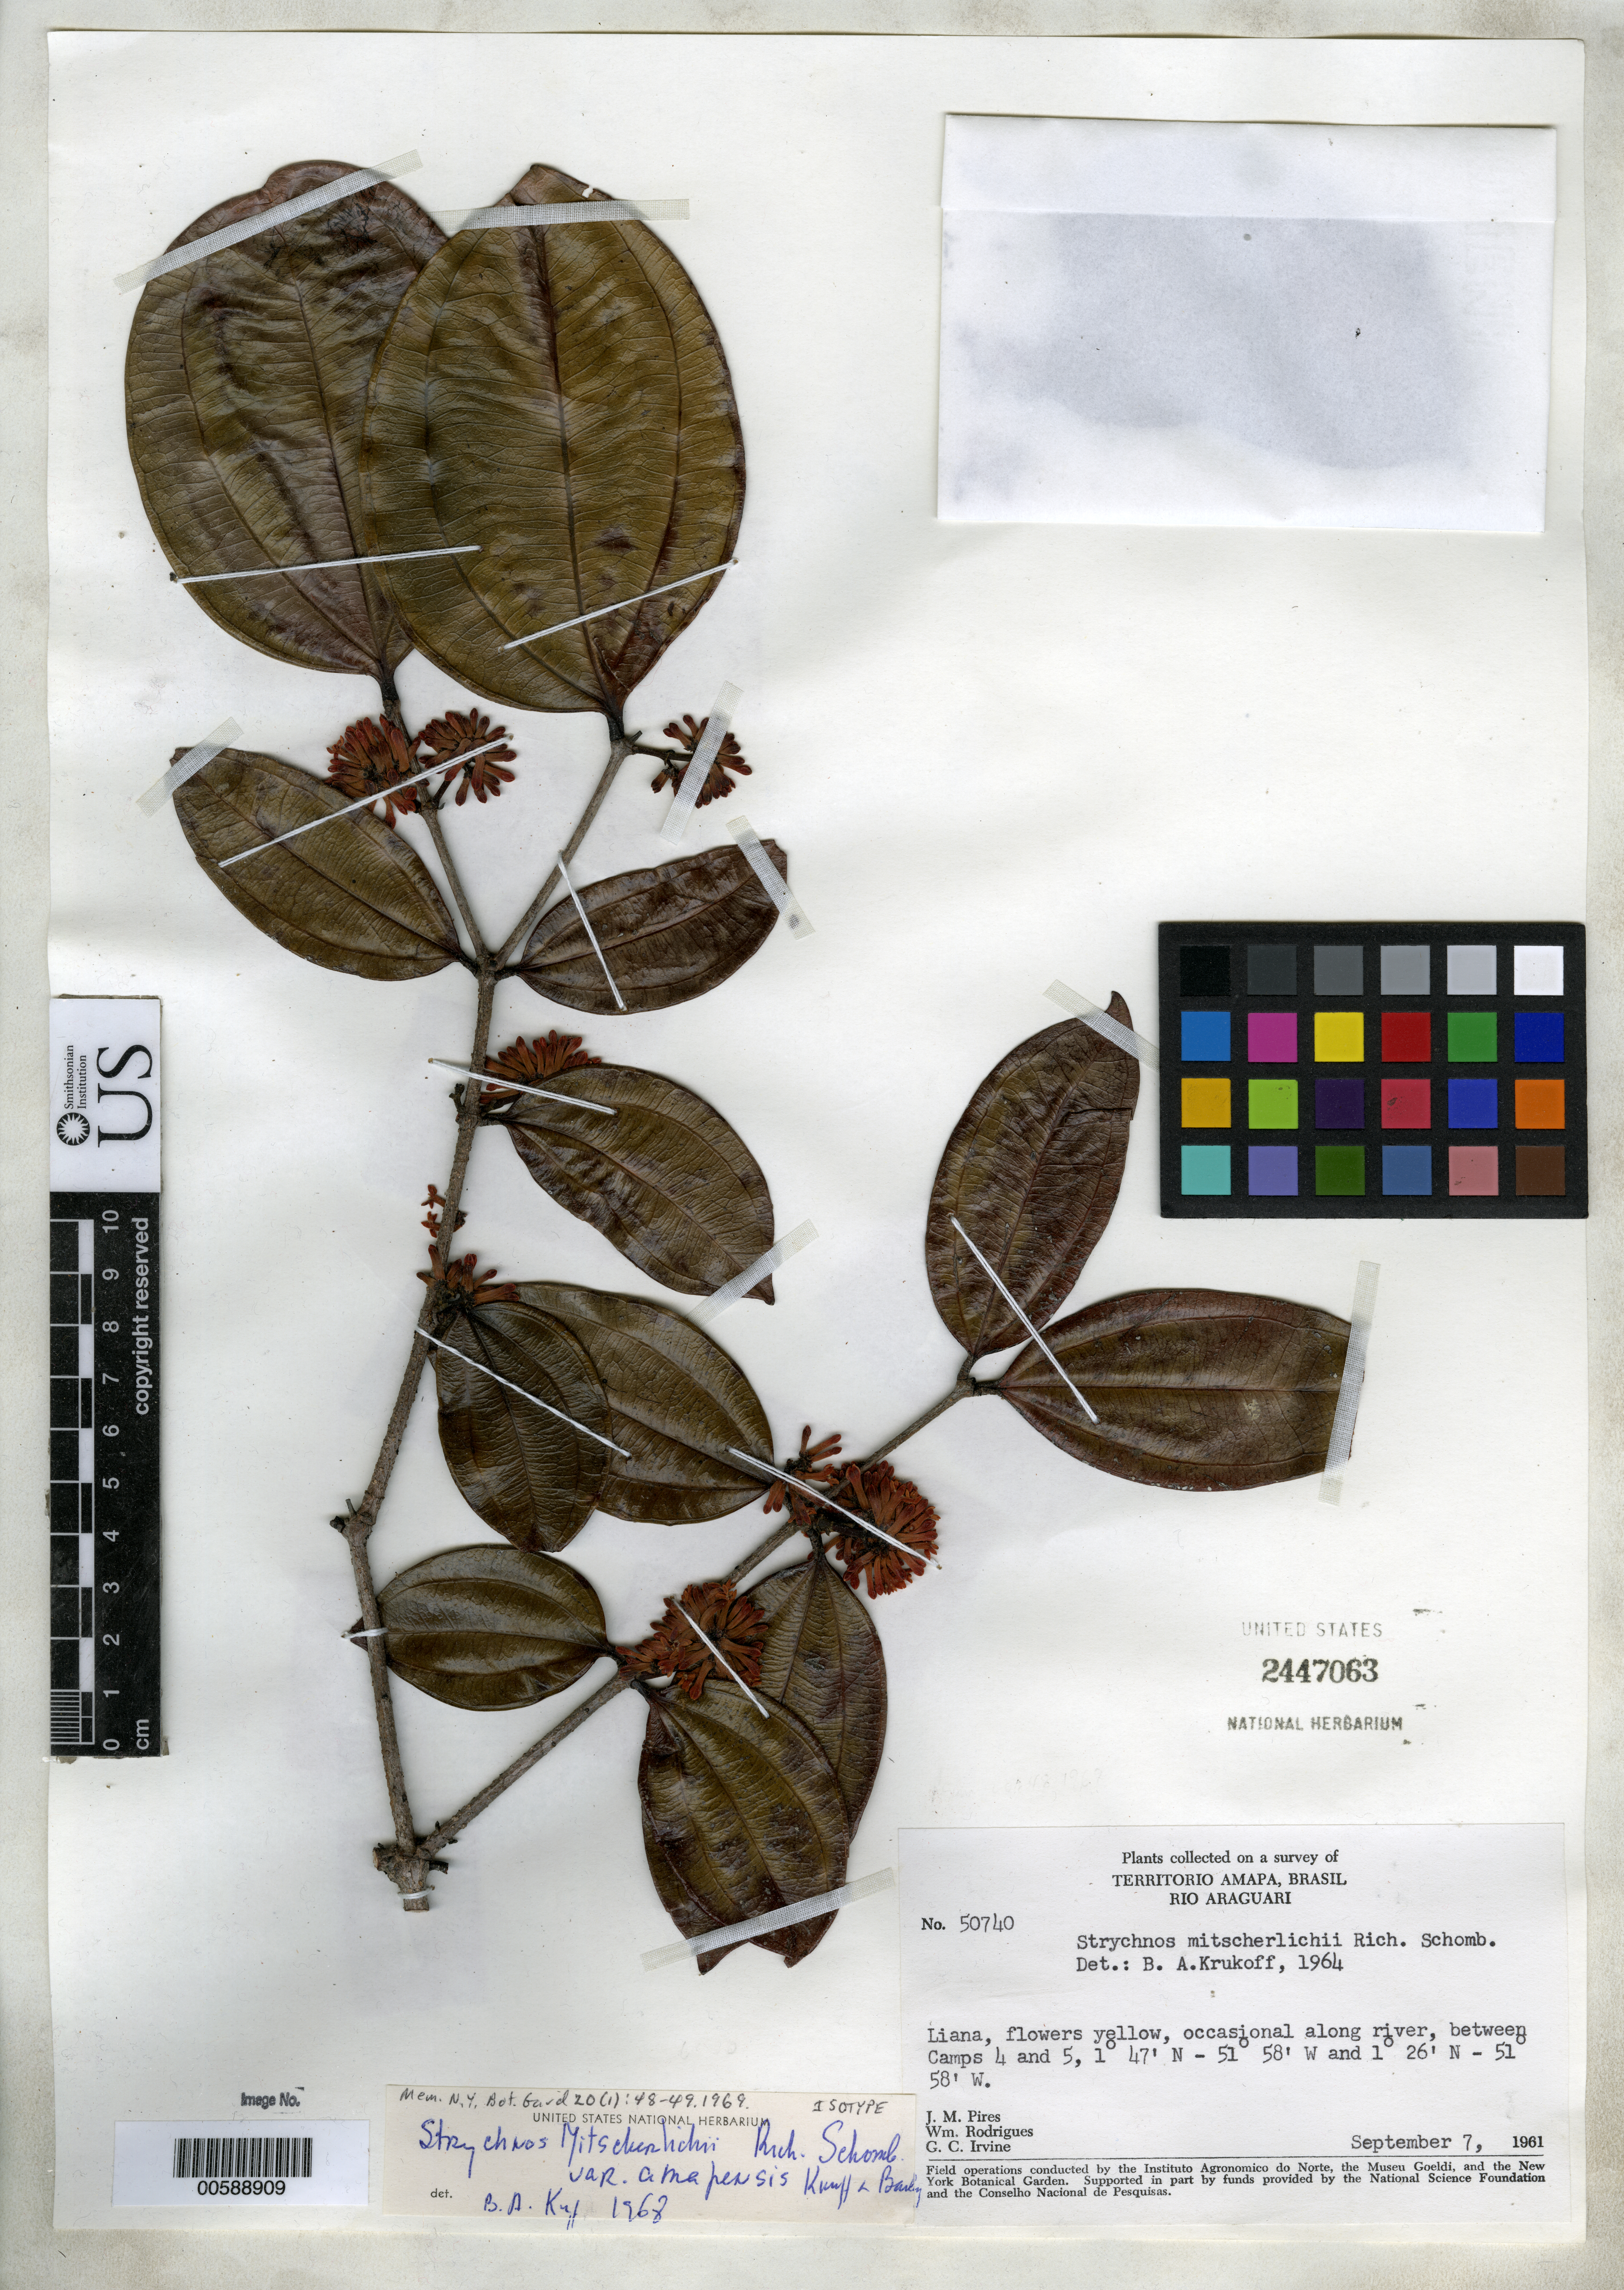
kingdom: Plantae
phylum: Tracheophyta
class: Magnoliopsida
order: Gentianales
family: Loganiaceae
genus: Strychnos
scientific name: Strychnos mitscherlichii var. amapensis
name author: Krukoff & Barneby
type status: Isotype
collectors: J. M. Pires, W. A. Rodrigues & G. Irvine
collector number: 50740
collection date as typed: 07 Sep 1961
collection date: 1961-09-07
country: Brazil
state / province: Amapá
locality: Rio Araguari, along river between camps 4 & 5.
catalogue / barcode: US 2447063